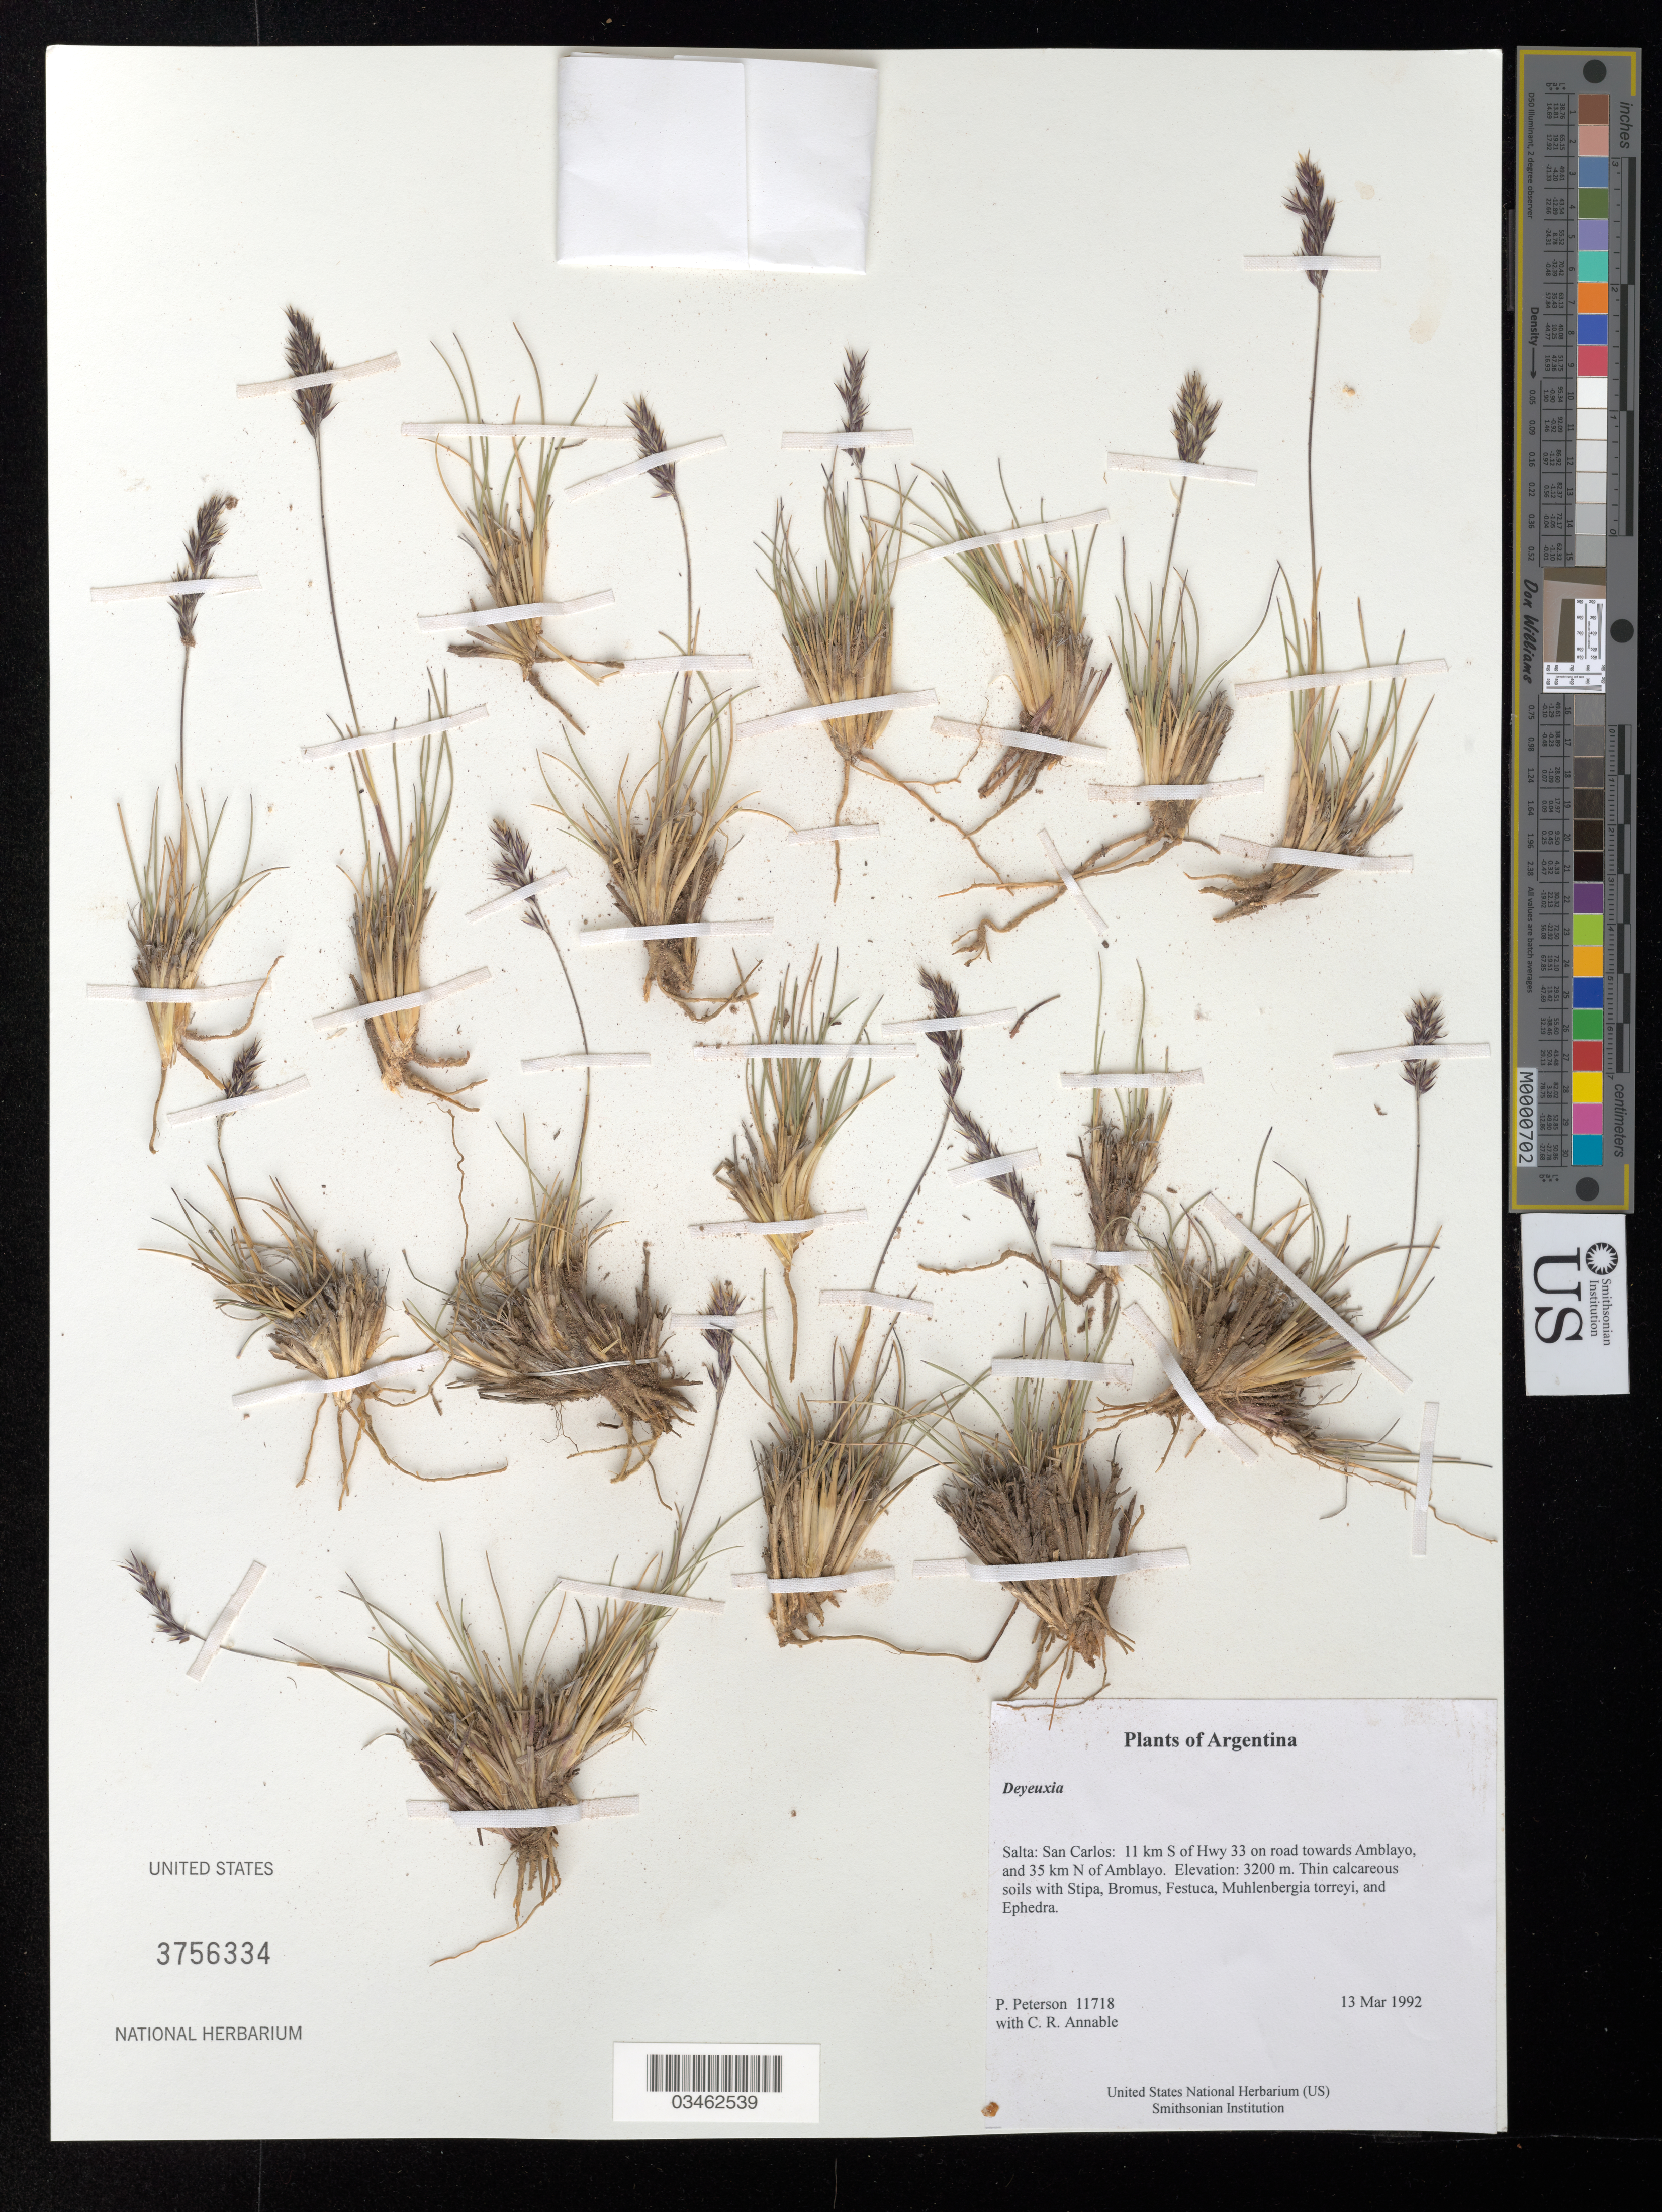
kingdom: Plantae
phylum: Tracheophyta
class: Liliopsida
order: Poales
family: Poaceae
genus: Deyeuxia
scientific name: Deyeuxia sp.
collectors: P. M. Peterson & C. R. Annable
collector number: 11718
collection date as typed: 13 Mar 1992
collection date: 1992-03-13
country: Argentina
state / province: Salta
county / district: San Carlos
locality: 11 km S of Hwy 33 on road towards Amblayo, and 35 km N of Amblayo.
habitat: Thin calcareous soils with Stipa, Bromus, Festuca, Muhlenbergia torreyi, and Ephedra.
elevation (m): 3200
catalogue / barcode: US 3756334